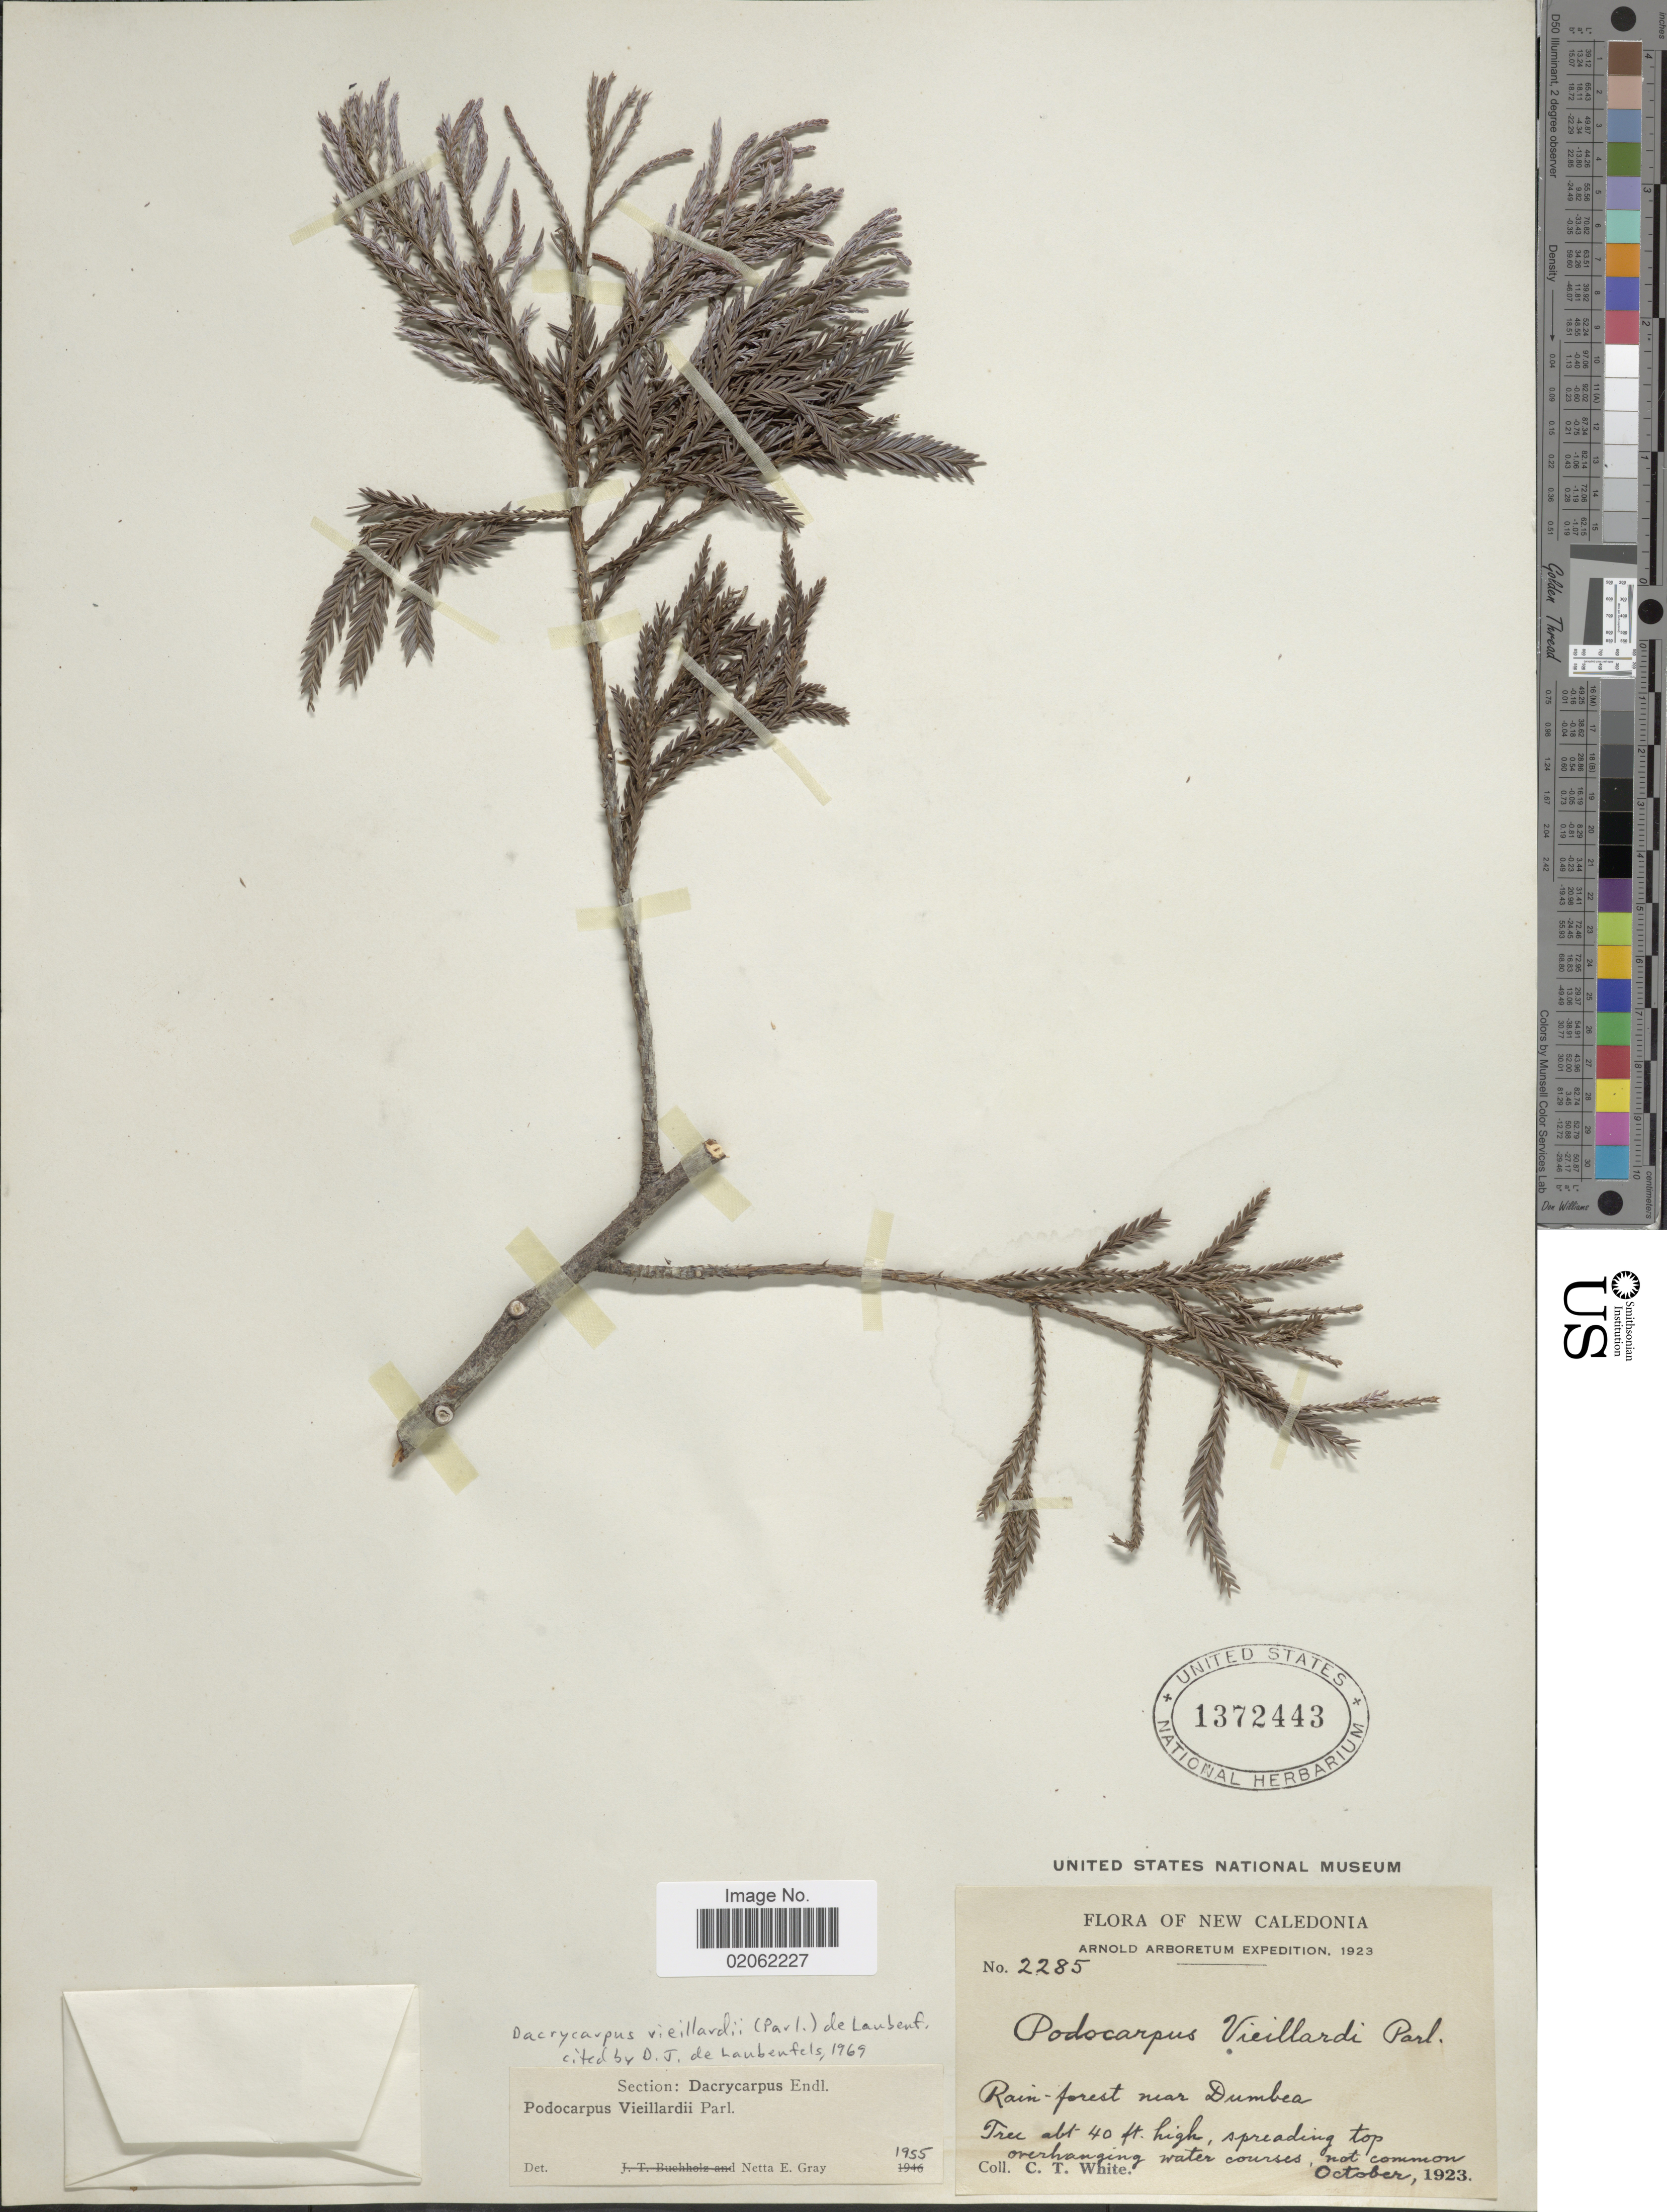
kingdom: Plantae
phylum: Tracheophyta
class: Pinopsida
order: Pinales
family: Podocarpaceae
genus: Dacrycarpus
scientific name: Dacrycarpus vieillardii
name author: (Parl.) de Laub.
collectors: C. T. White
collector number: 2285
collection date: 1923-10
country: New Caledonia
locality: Rain-forest near Dumbea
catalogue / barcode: US 1372443